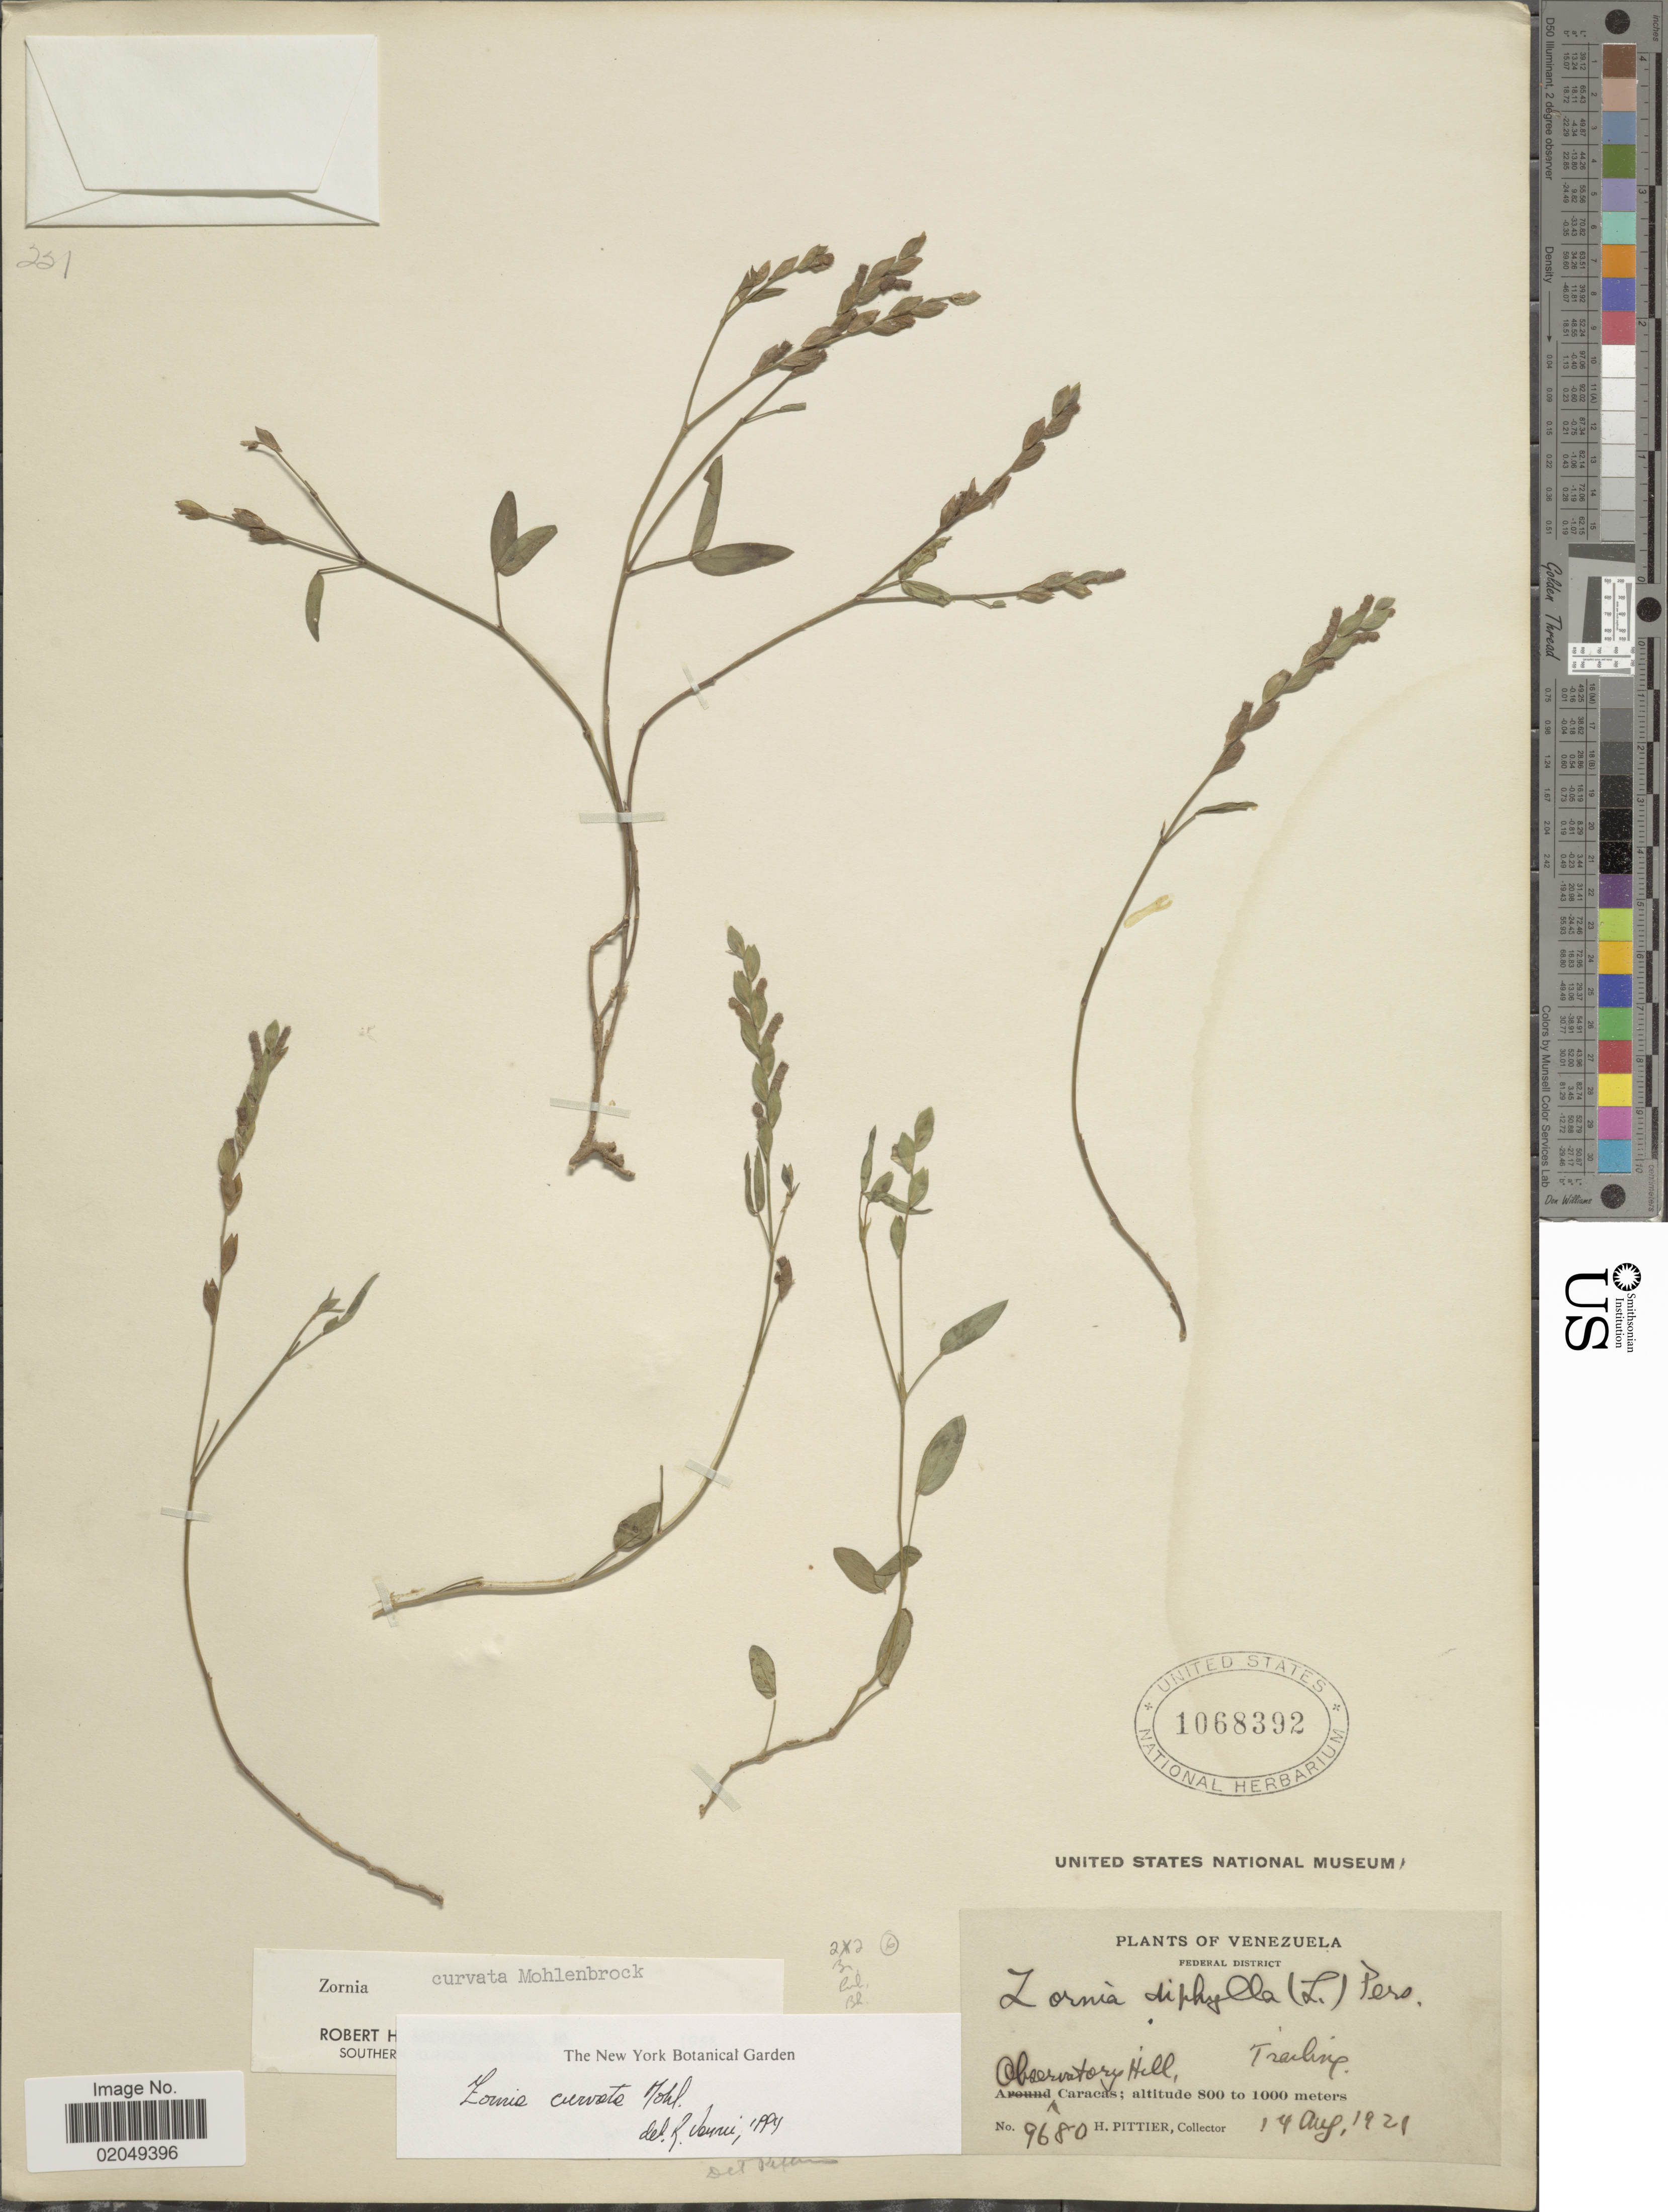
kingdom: Plantae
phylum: Tracheophyta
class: Magnoliopsida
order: Fabales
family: Fabaceae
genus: Zornia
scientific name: Zornia curvata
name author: Mohlenbr.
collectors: H. F. Pittier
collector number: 9680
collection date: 1921-08-14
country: Mexico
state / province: Distrito Federal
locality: Observatory Hill, Trailing, Caracas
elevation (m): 800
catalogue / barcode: US 1068392